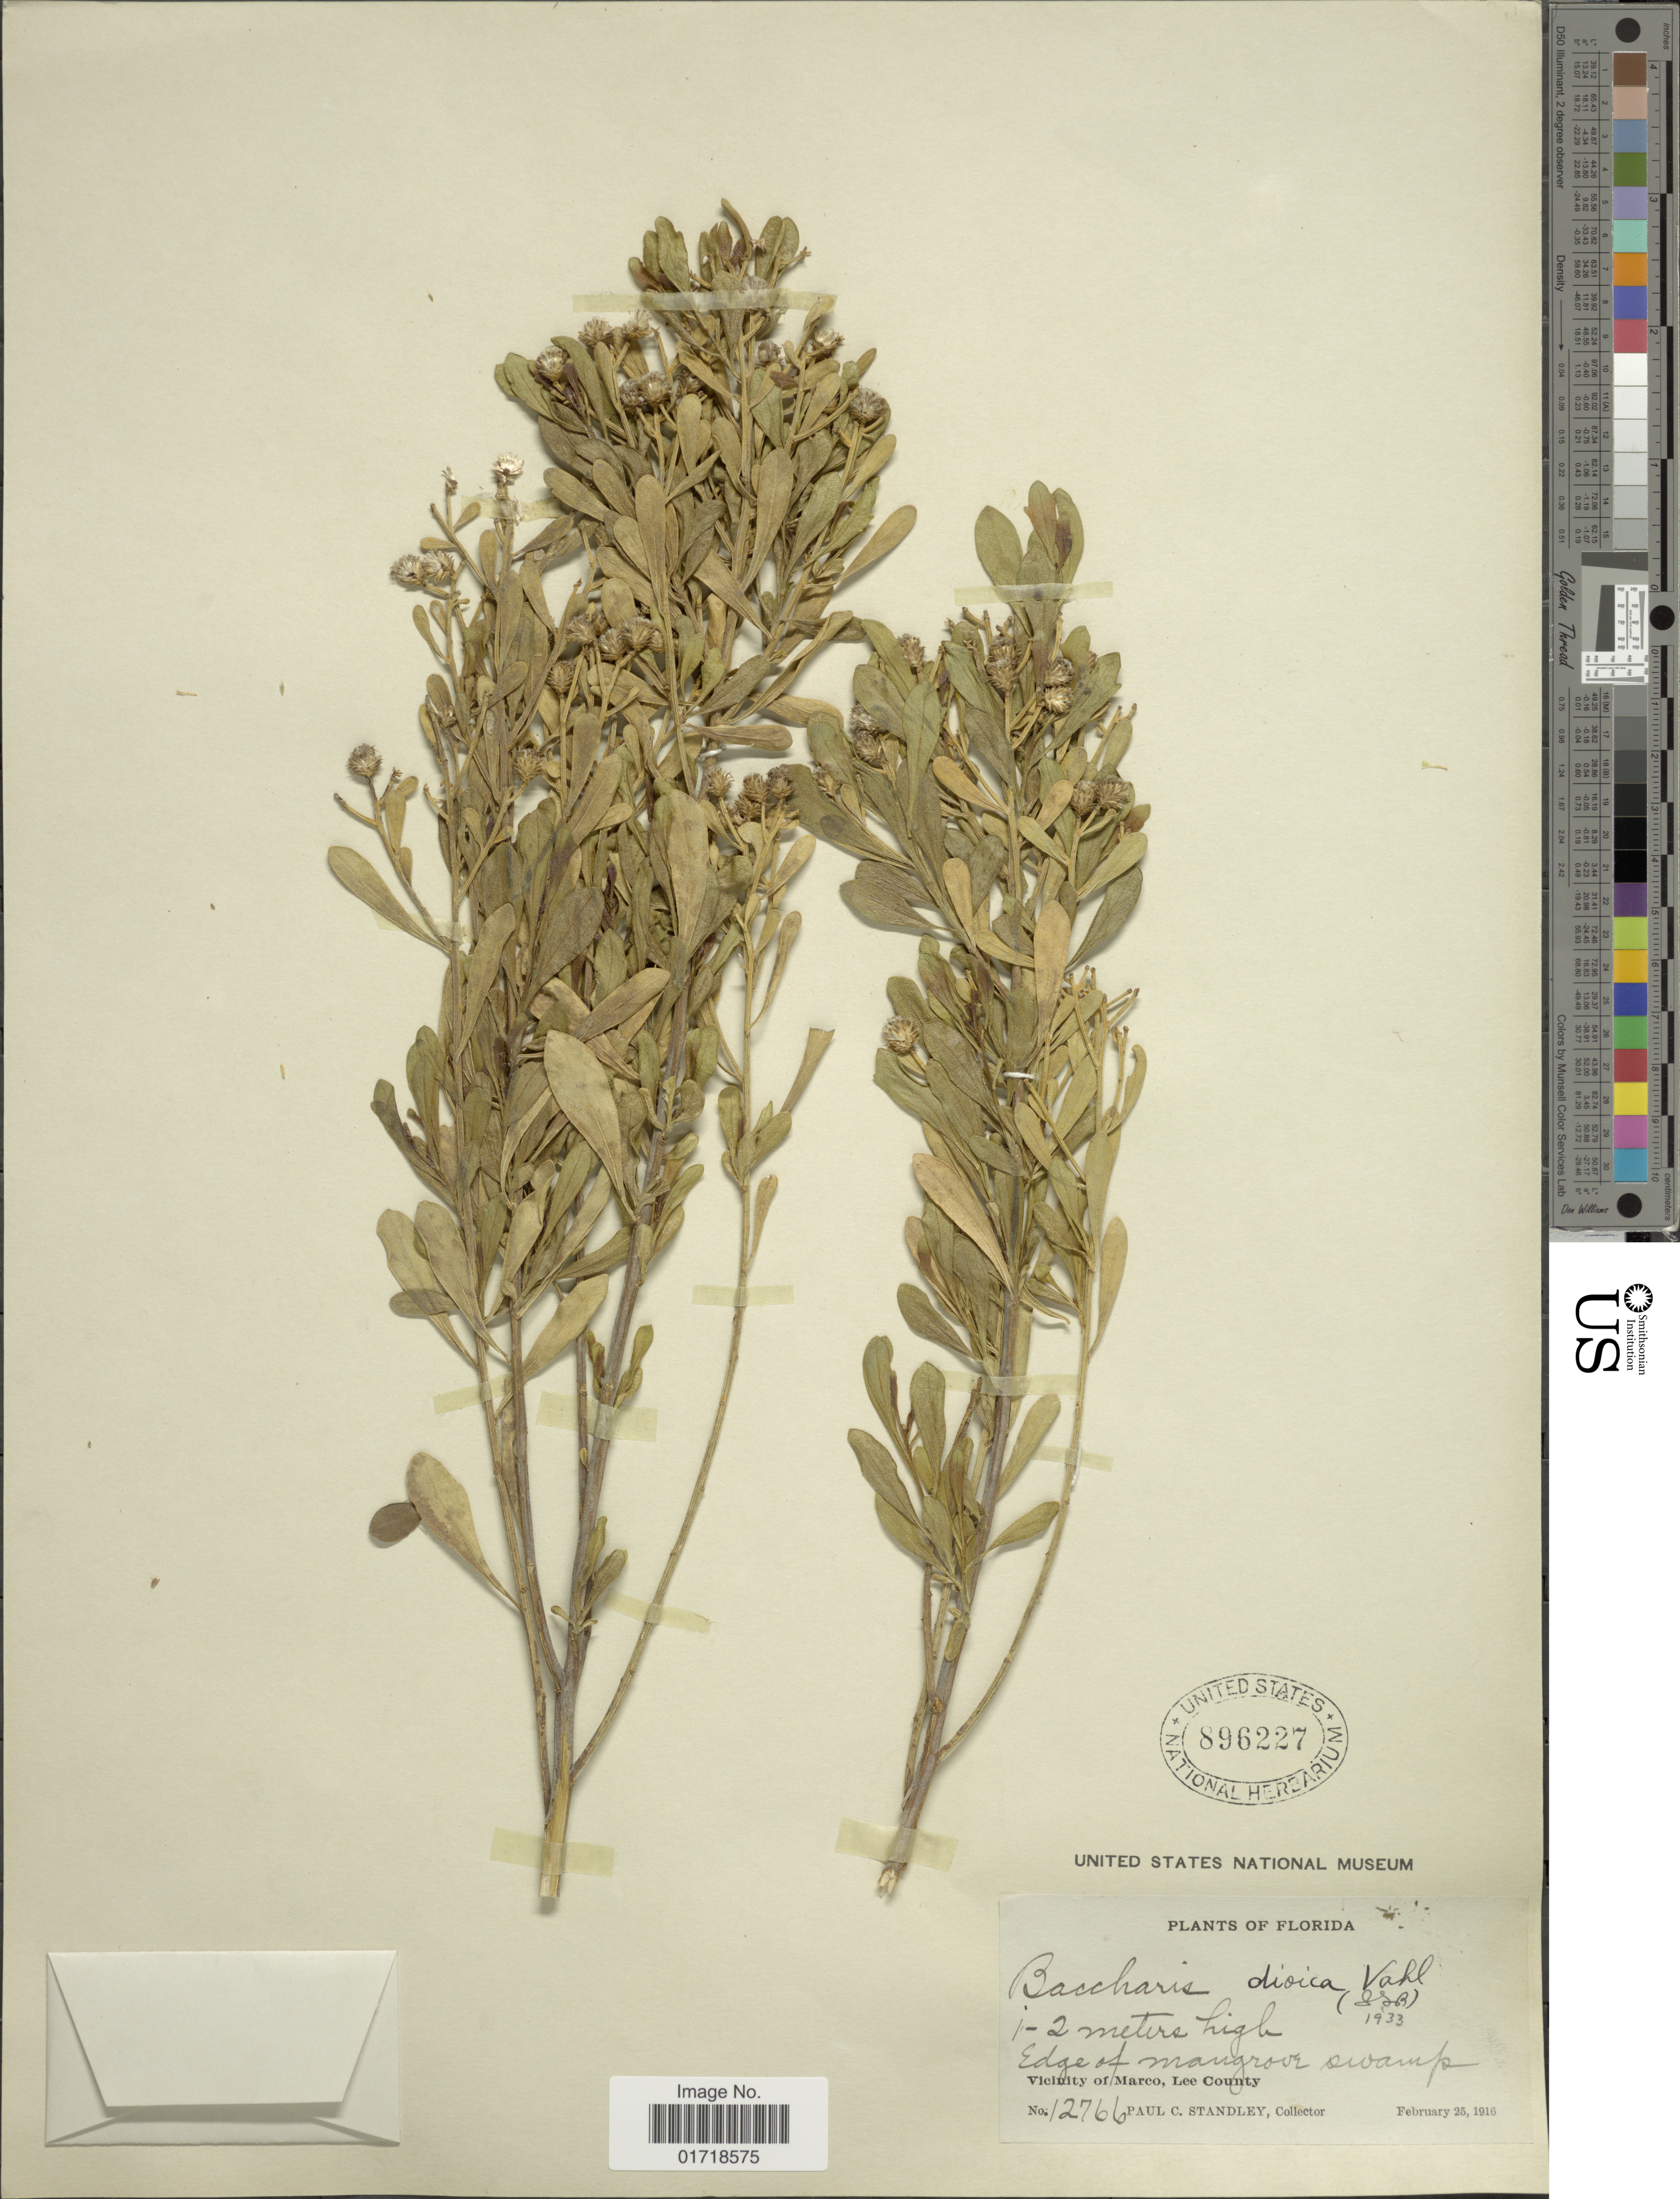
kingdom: Plantae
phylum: Tracheophyta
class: Magnoliopsida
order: Asterales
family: Asteraceae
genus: Baccharis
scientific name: Baccharis dioica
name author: Vahl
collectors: P. C. Standley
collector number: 12766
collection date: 1916-02-25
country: United States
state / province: Florida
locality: Edge of mangrove swamp, Vicinity of Marco, Lee County.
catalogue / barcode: US 896227